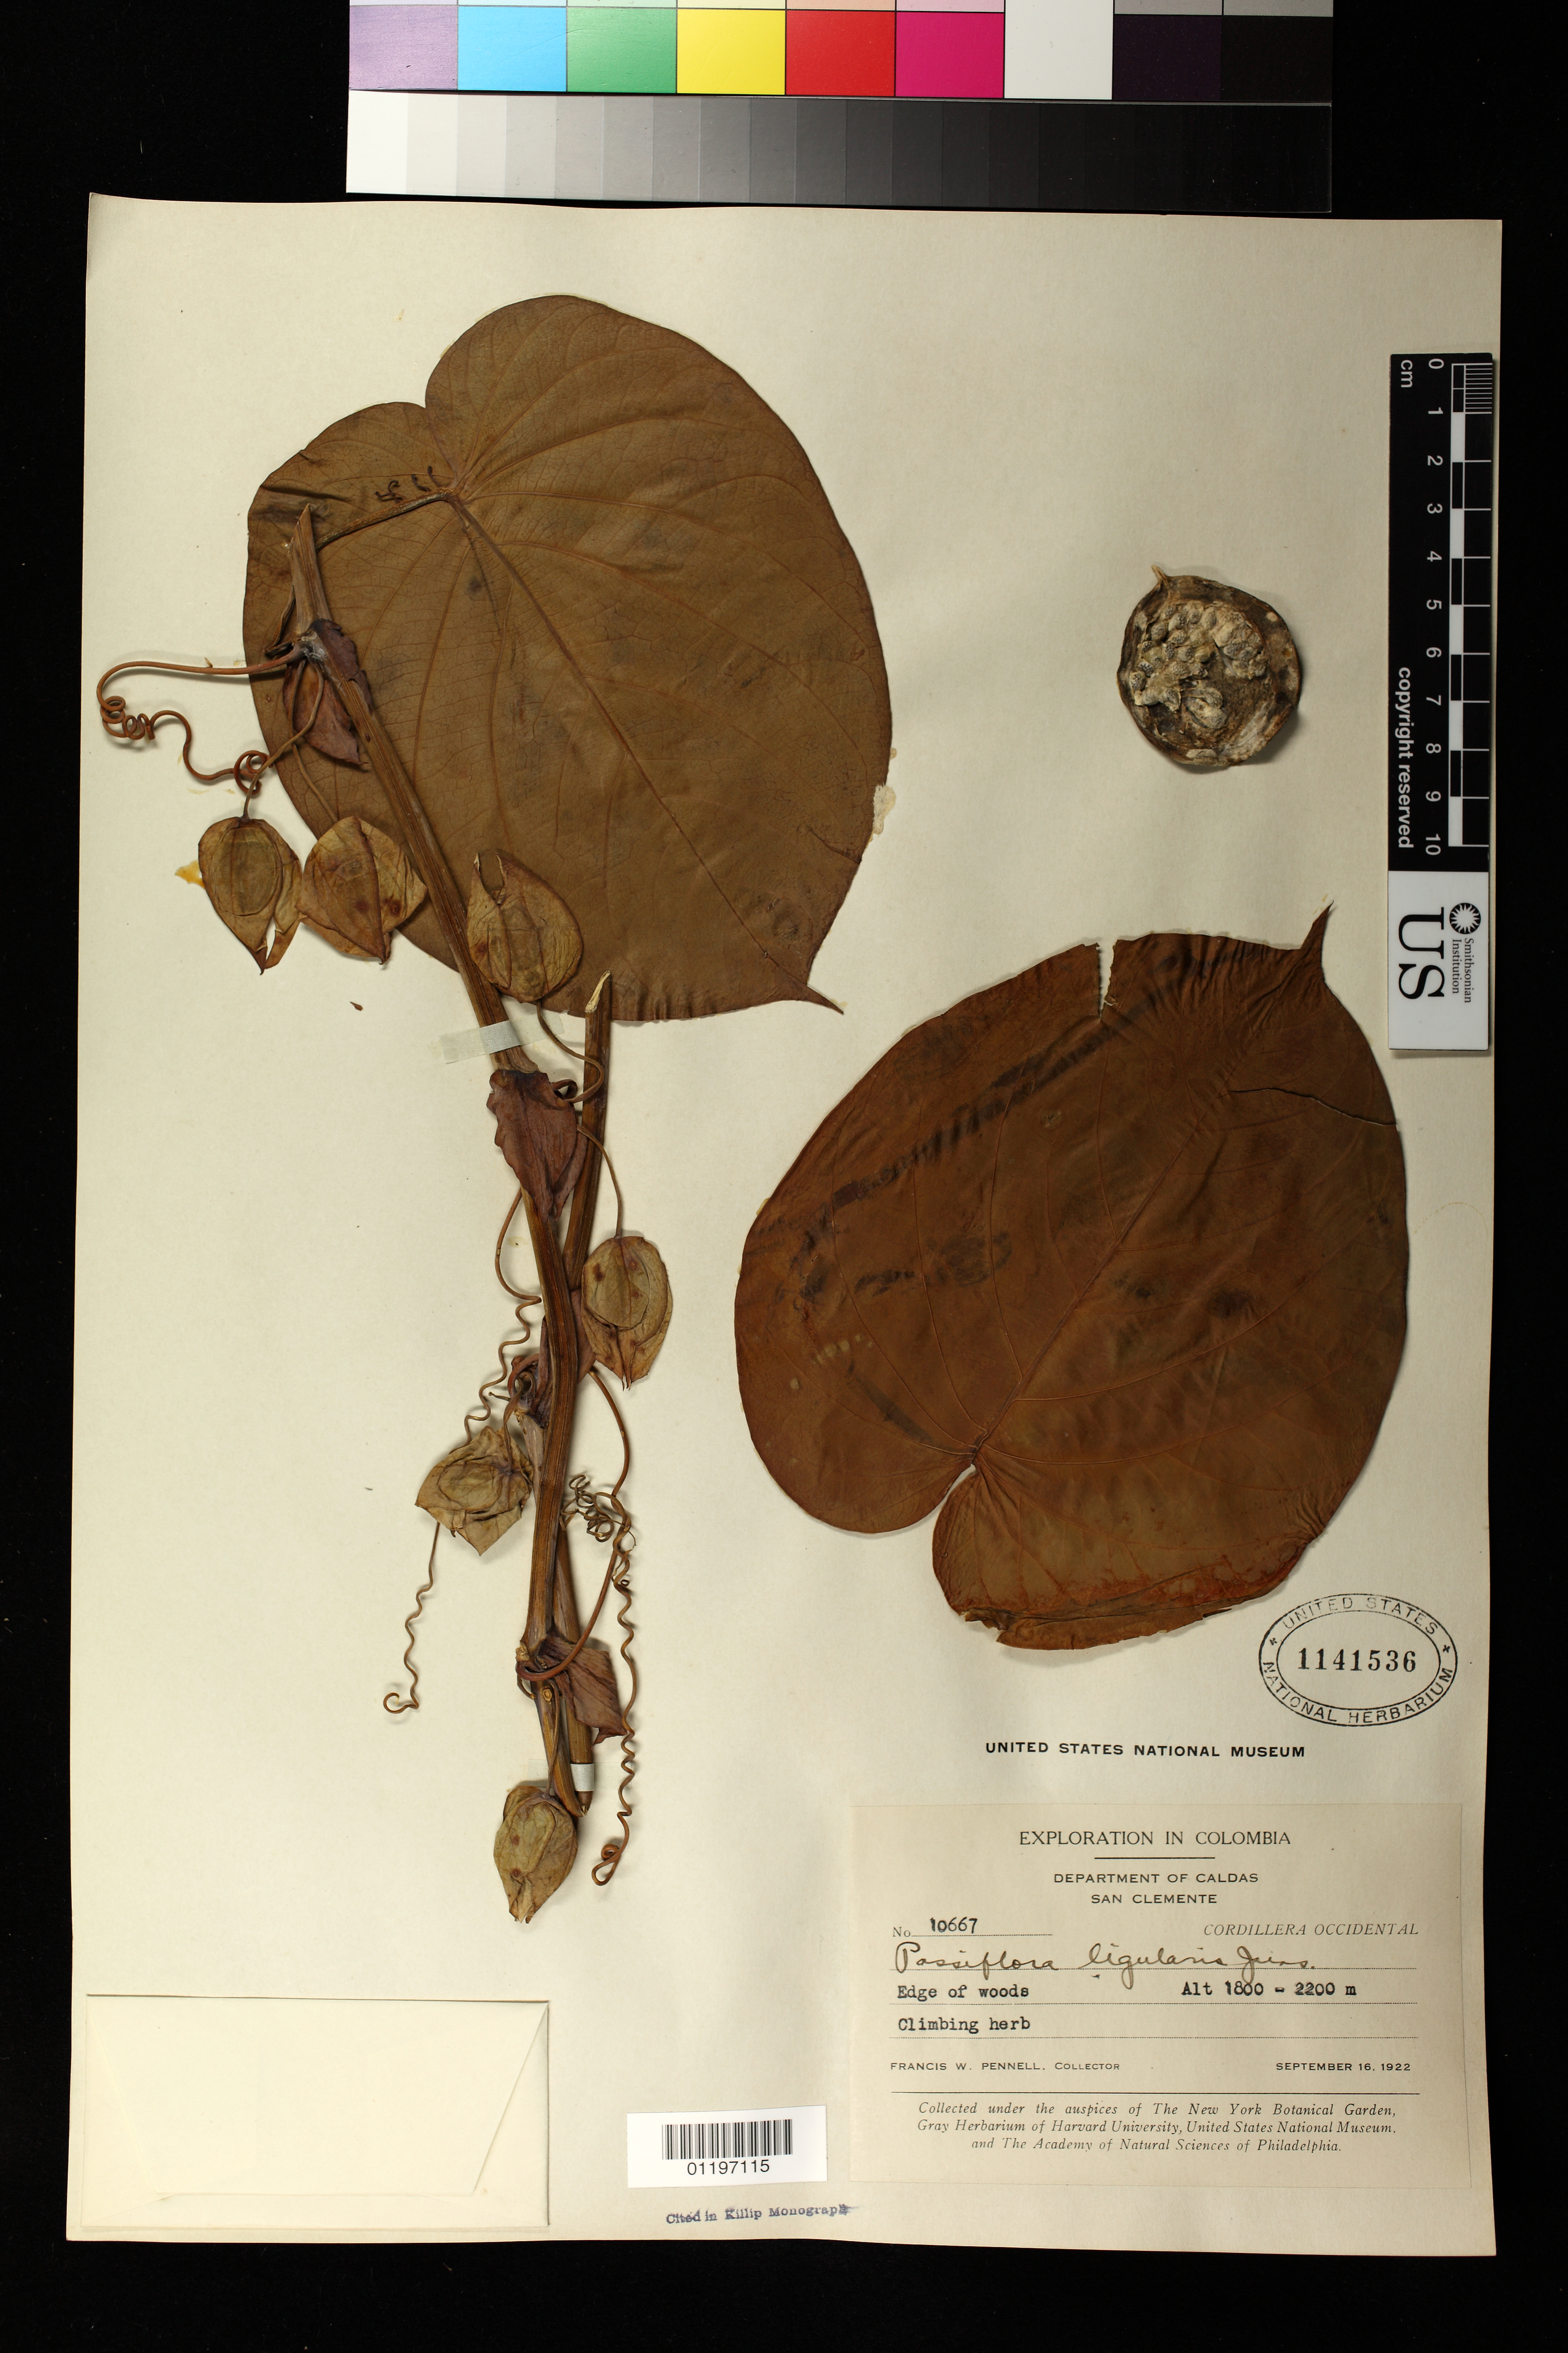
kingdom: Plantae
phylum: Tracheophyta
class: Magnoliopsida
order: Malpighiales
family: Passifloraceae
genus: Passiflora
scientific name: Passiflora ligularis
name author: Juss.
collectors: F. W. Pennell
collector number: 10667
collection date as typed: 16 Sep 1922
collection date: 1922-09-16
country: Colombia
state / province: Risaralda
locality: Cordillera Occidental. Department of Caldas. San Clemente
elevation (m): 1800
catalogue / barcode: US 1141536